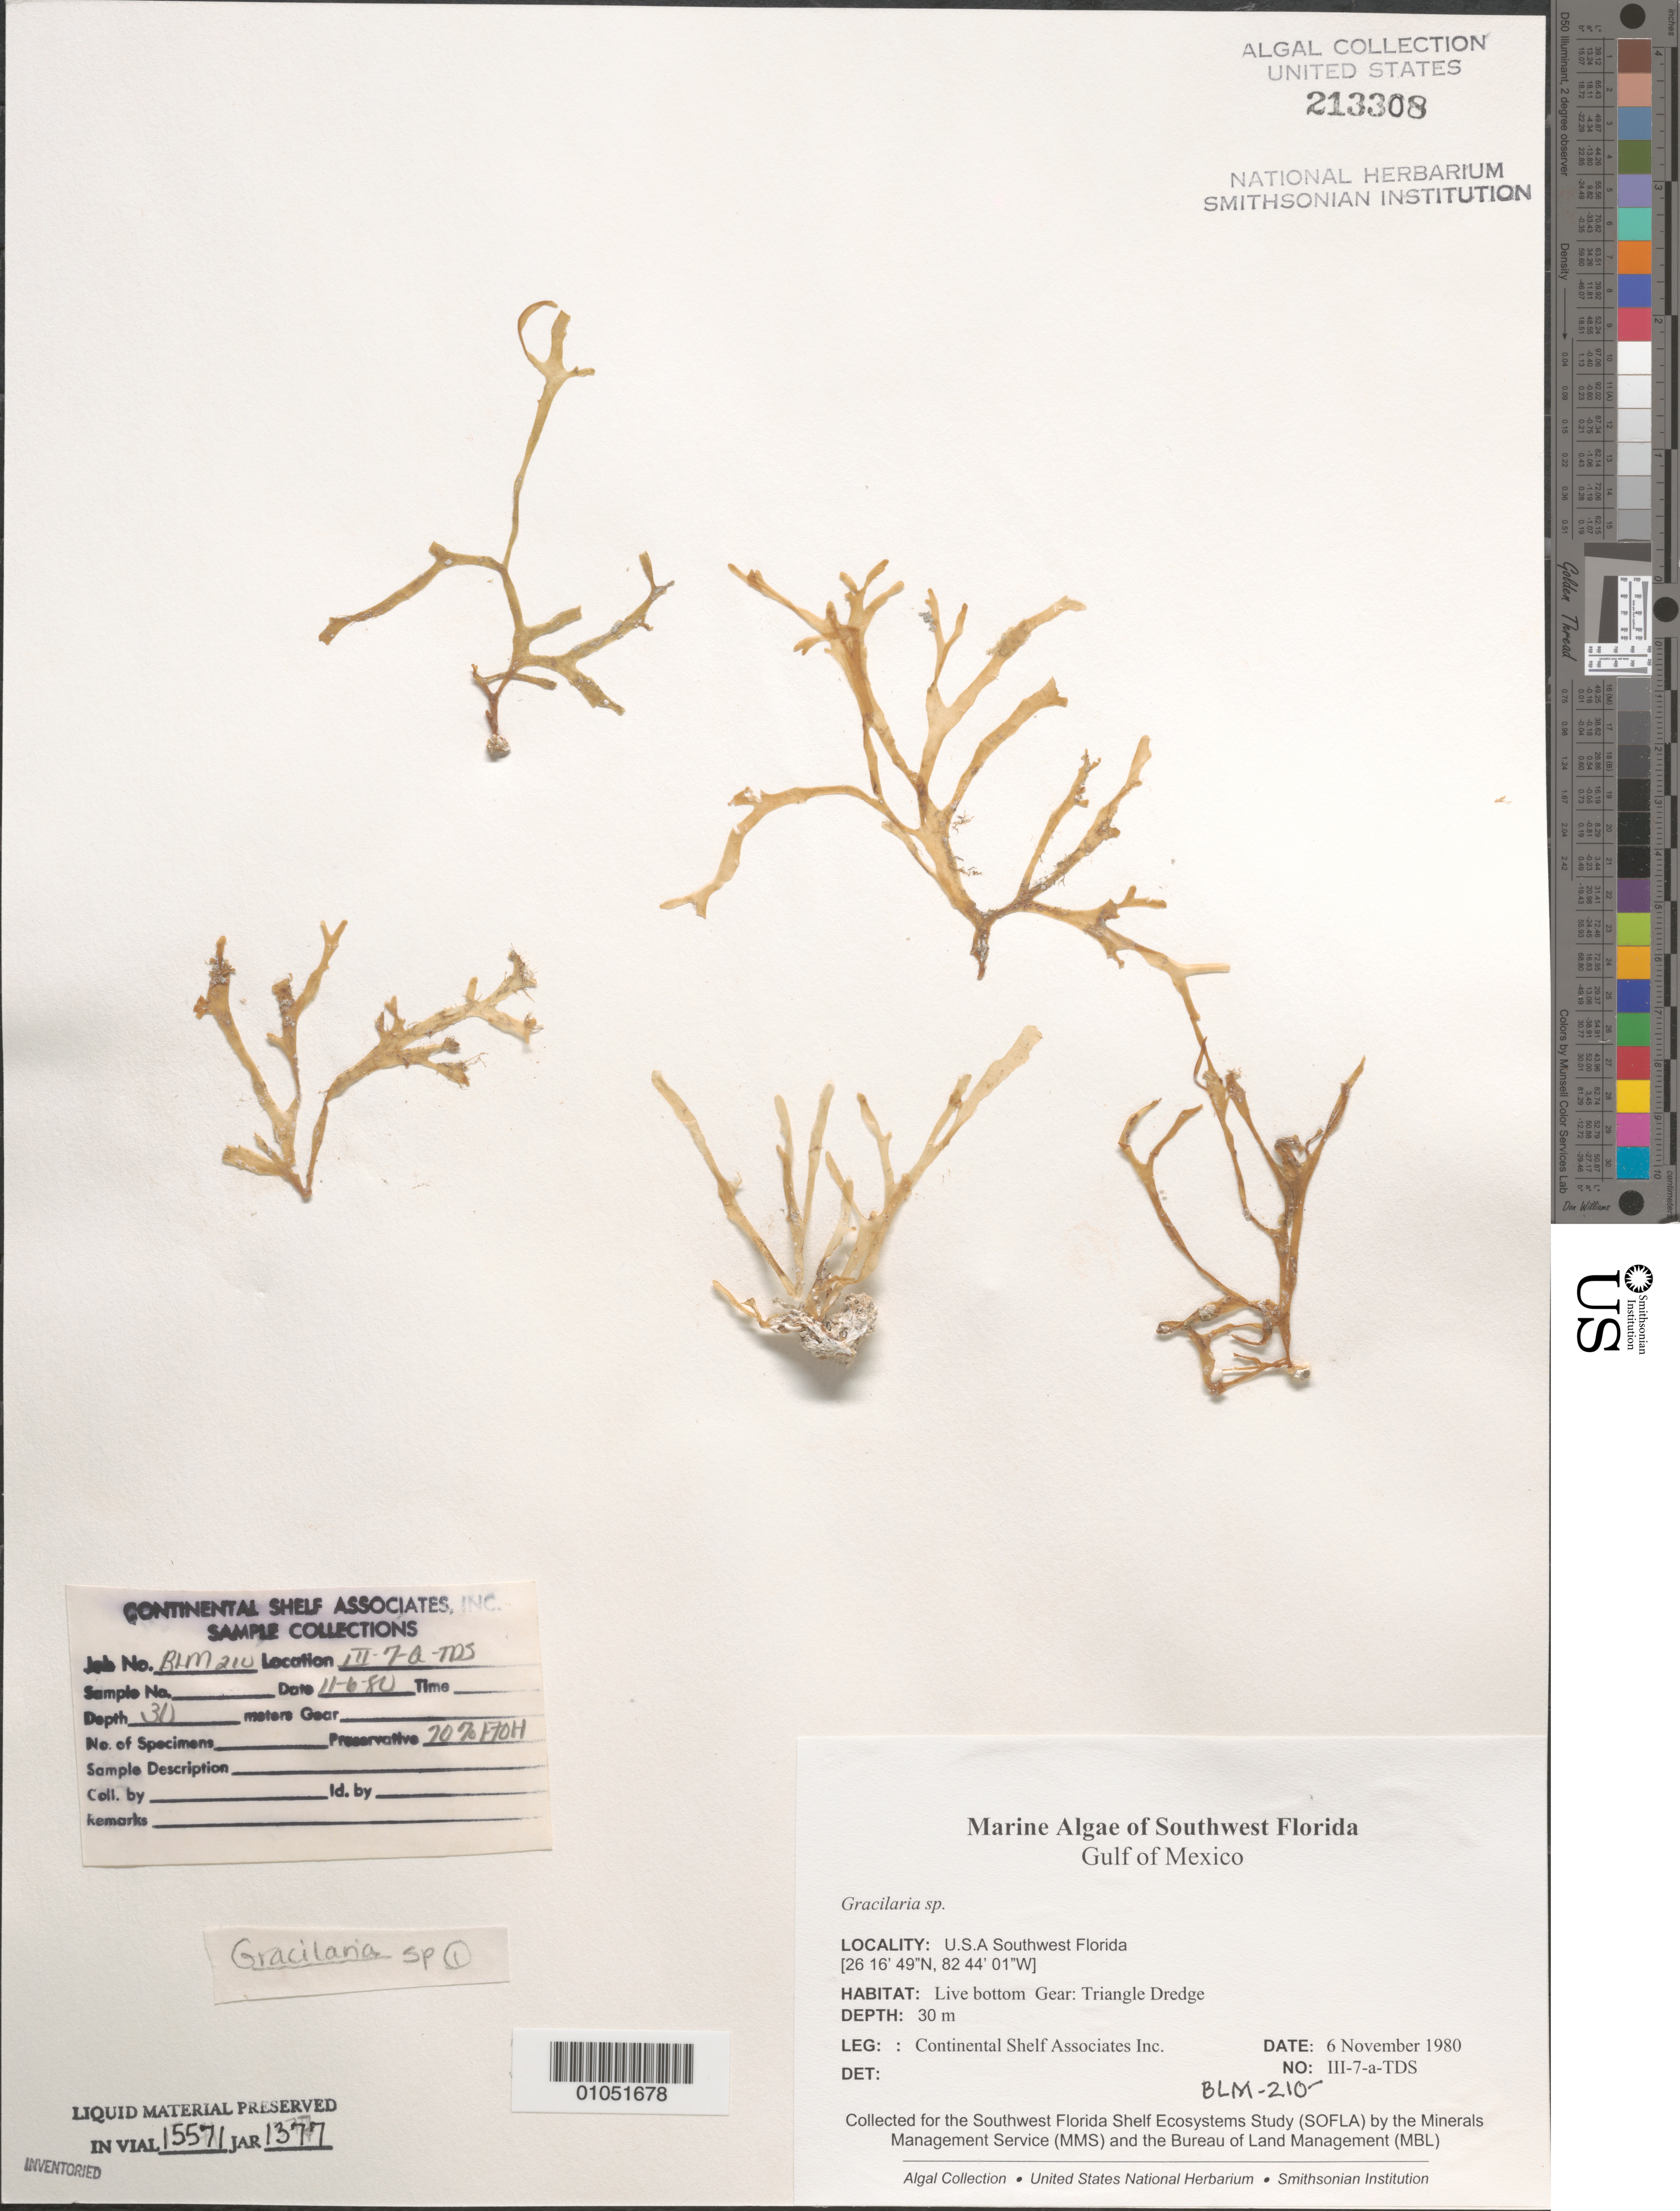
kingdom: Plantae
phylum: Rhodophyta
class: Florideophyceae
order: Gracilariales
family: Gracilariaceae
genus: Gracilaria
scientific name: Gracilaria sp.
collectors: Continental Shelf Associates for the MMS/BLM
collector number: BLM-210-III-7-A-TDS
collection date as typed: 06 Nov 1980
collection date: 1980-11-06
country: United States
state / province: Florida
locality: Gulf of Mexico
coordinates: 26 16'49"N, 82 44'01"W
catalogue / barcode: US 213308